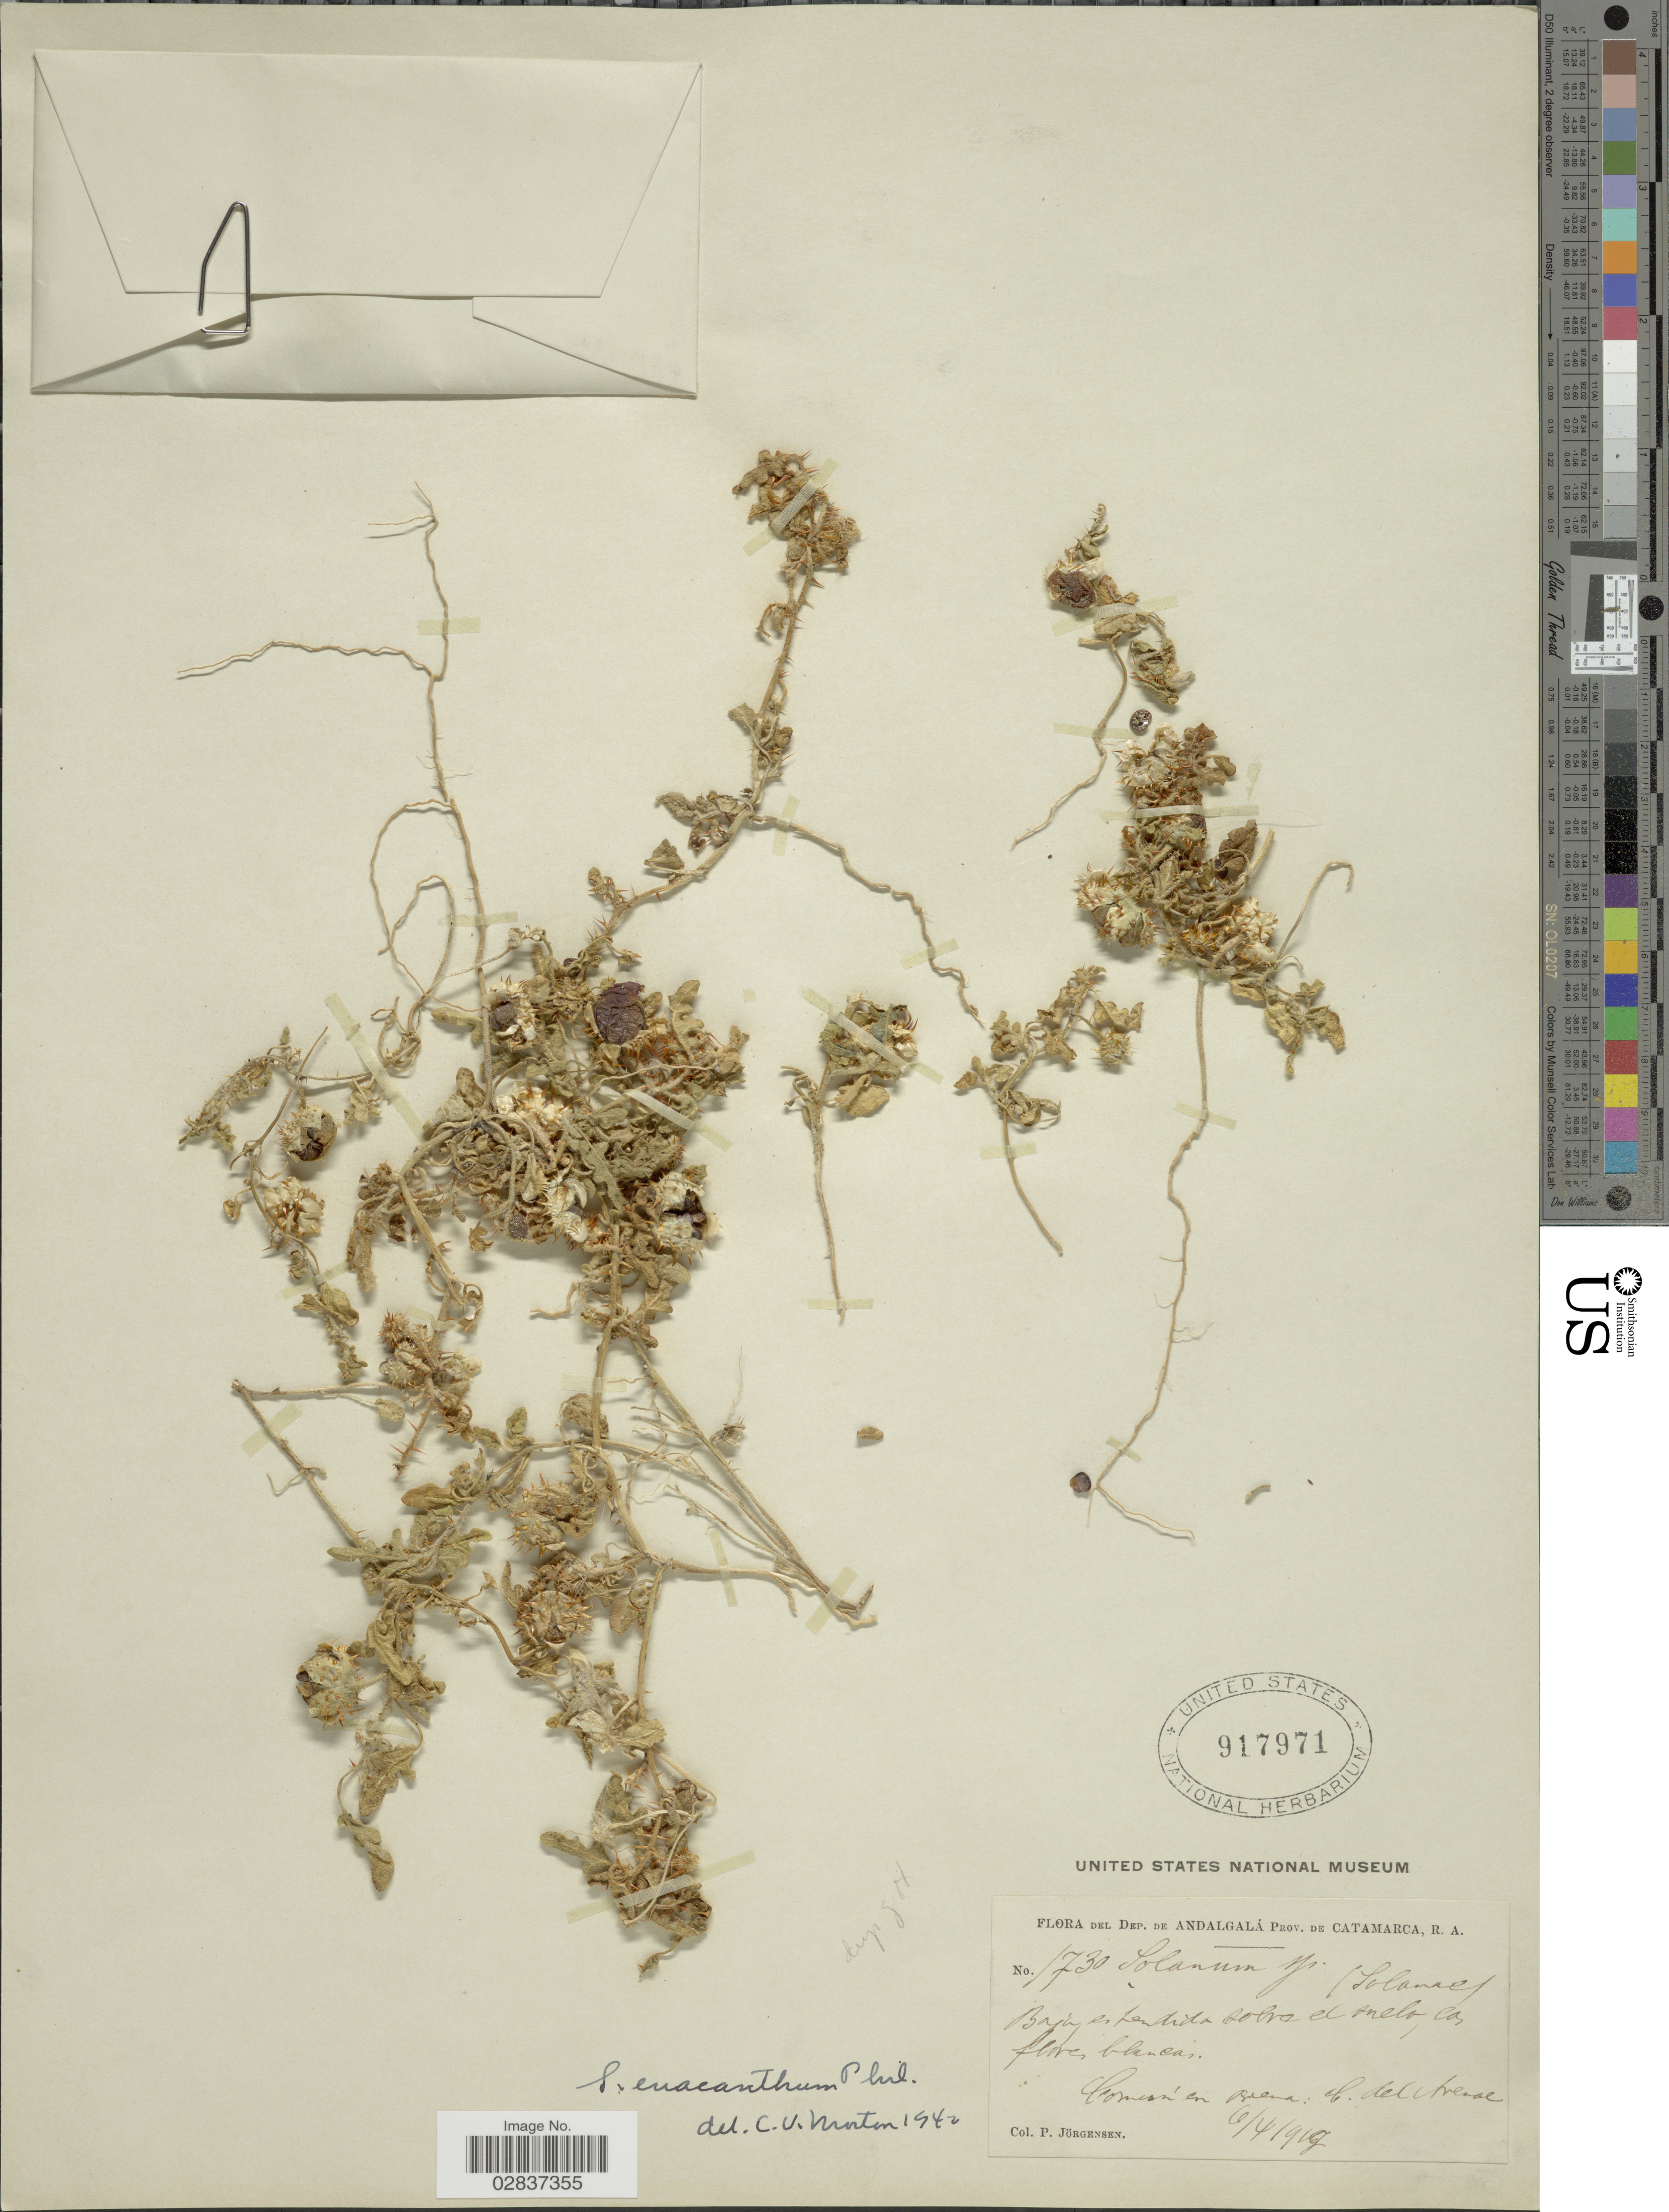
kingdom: Plantae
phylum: Tracheophyta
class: Magnoliopsida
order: Solanales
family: Solanaceae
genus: Solanum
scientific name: Solanum euacanthum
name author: Phil.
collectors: P. Jörgensen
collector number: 1730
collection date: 1919-04-06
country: Argentina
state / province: Catamarca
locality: Dep. de Andalgalá, Prov. de Catamarca, C. del Arenal.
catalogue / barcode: US 917971